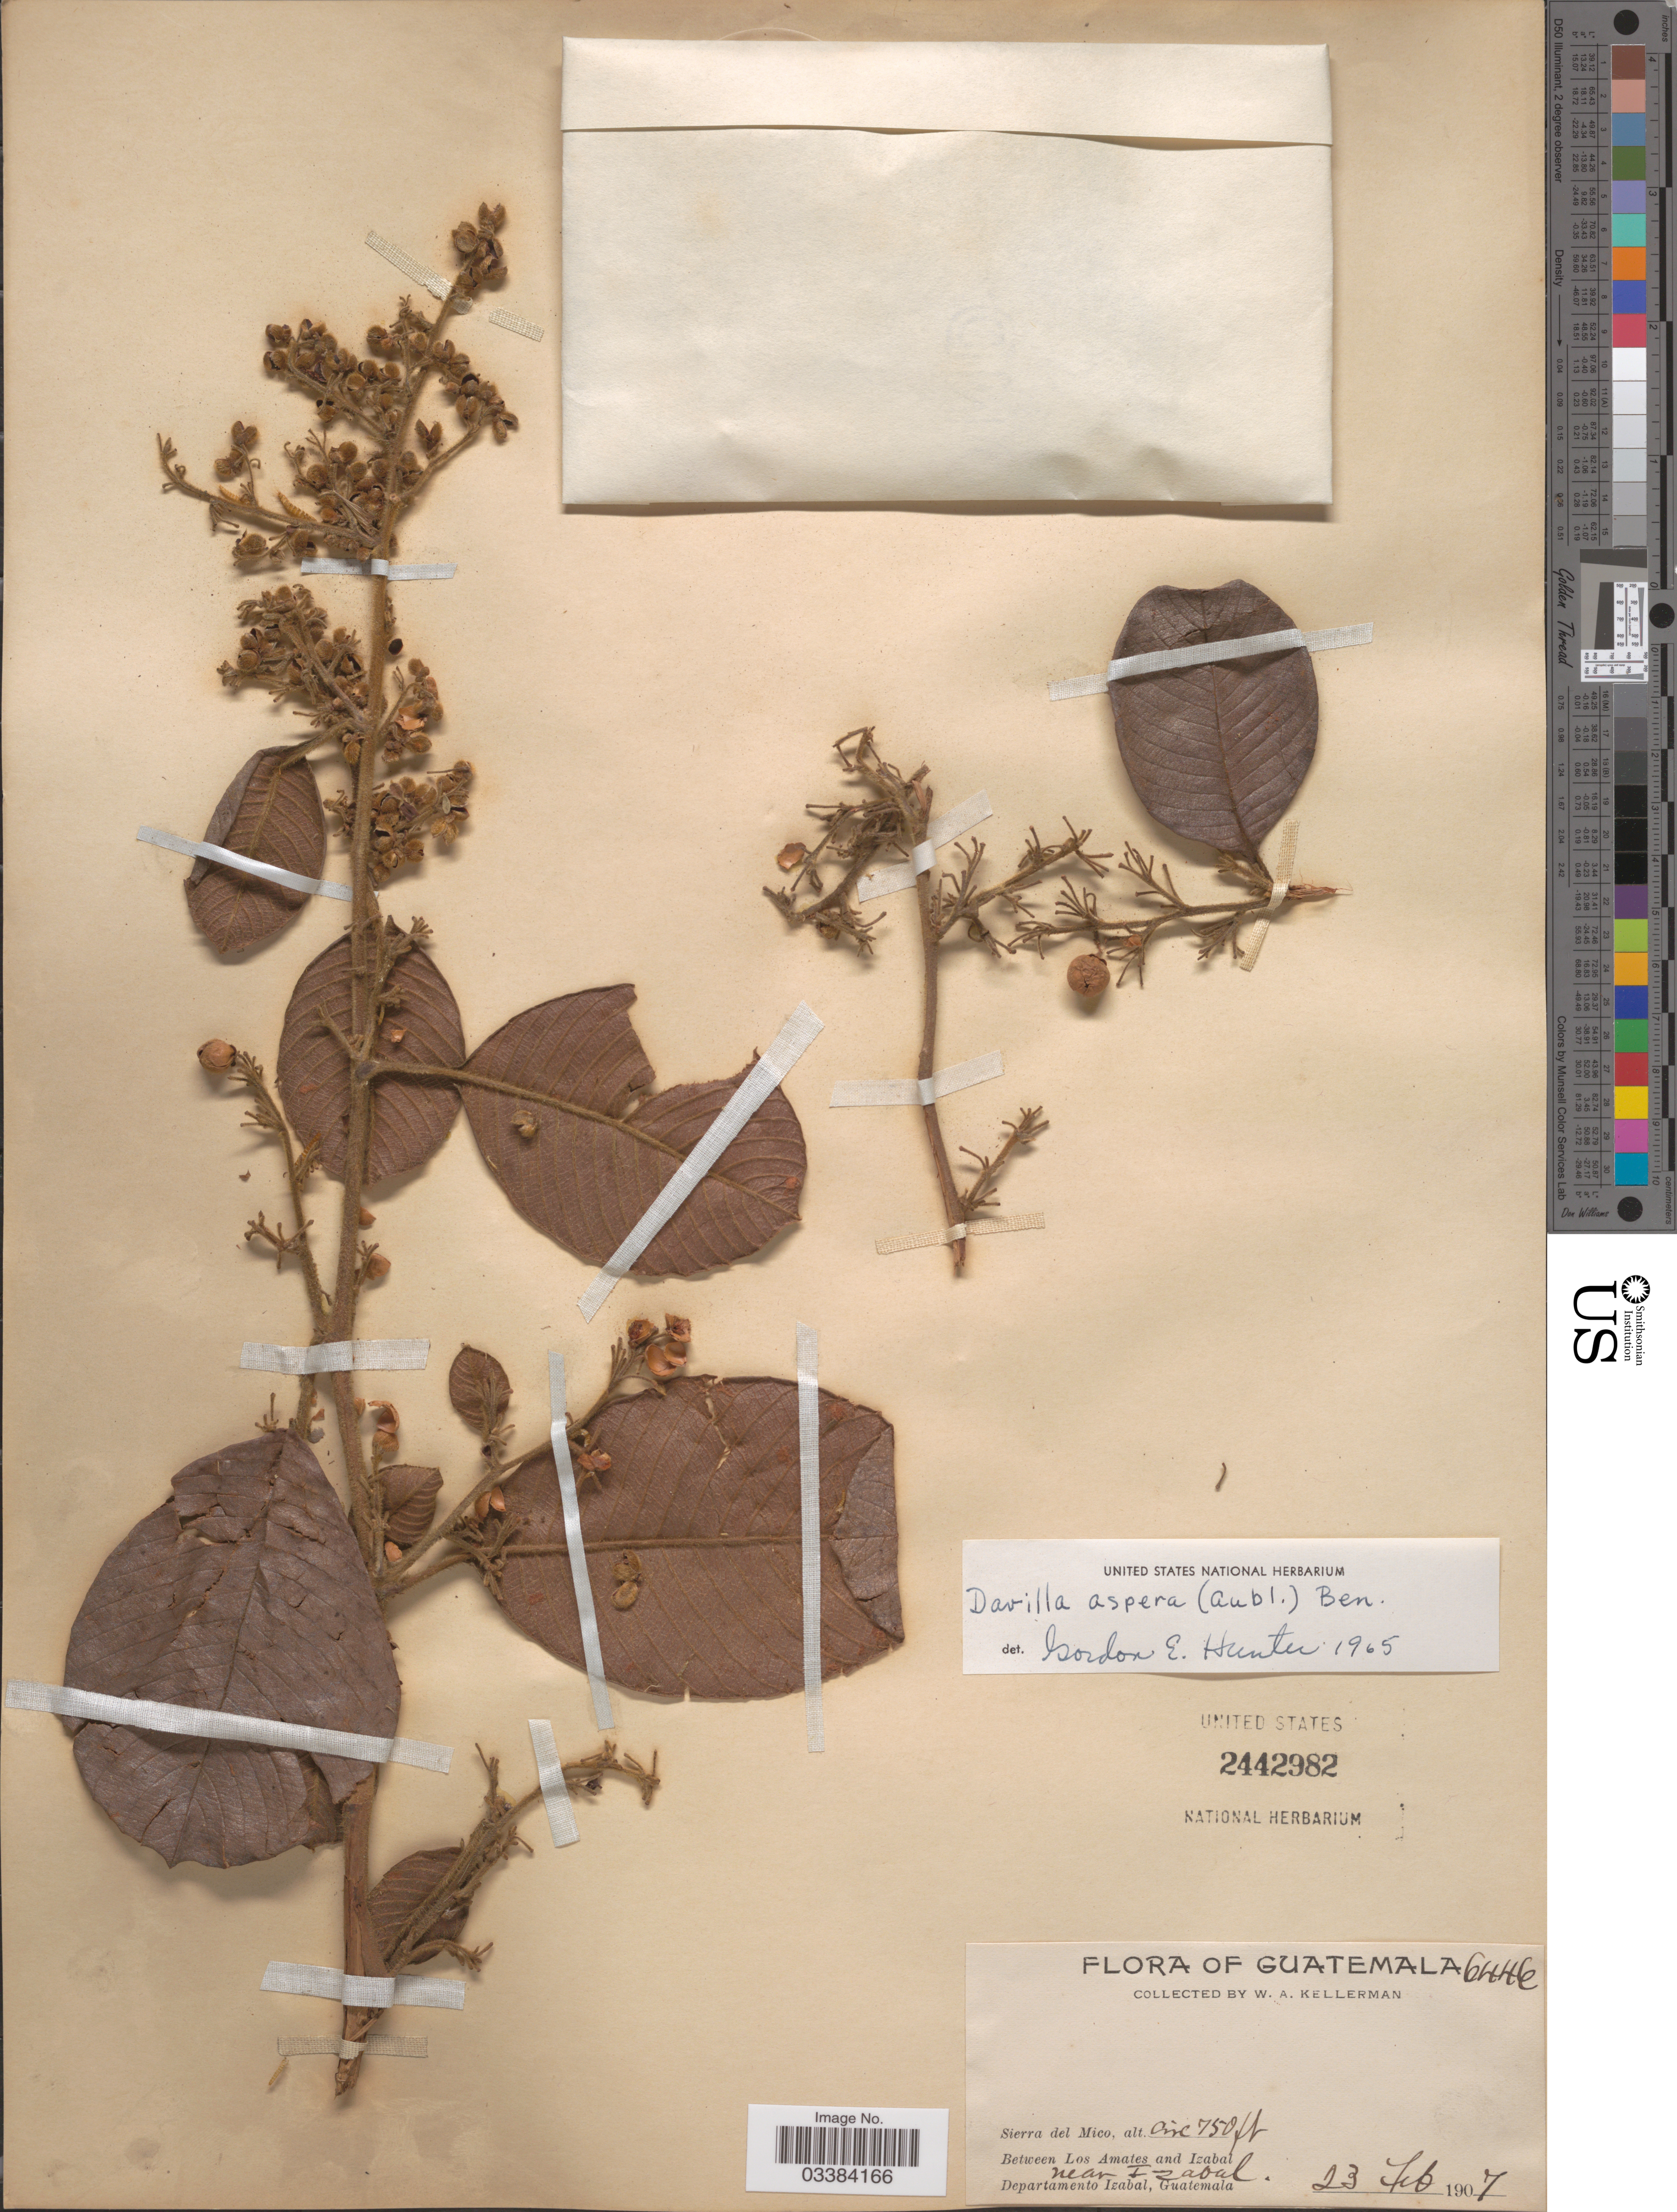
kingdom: Plantae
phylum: Tracheophyta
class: Magnoliopsida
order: Dilleniales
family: Dilleniaceae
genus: Davilla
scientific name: Davilla kunthii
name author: A. St.-Hil.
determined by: Strong, Mark T., (BOT), Smithsonian Institution - National Museum of Natural History (UNITED STATES)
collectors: W. Kellerman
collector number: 6446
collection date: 1907-02-23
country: Guatemala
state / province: Izabal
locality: Sierra del Mico. Between Los Amates and Izabal near Izabal. Departamento Izabal.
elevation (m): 229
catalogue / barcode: US 2442982